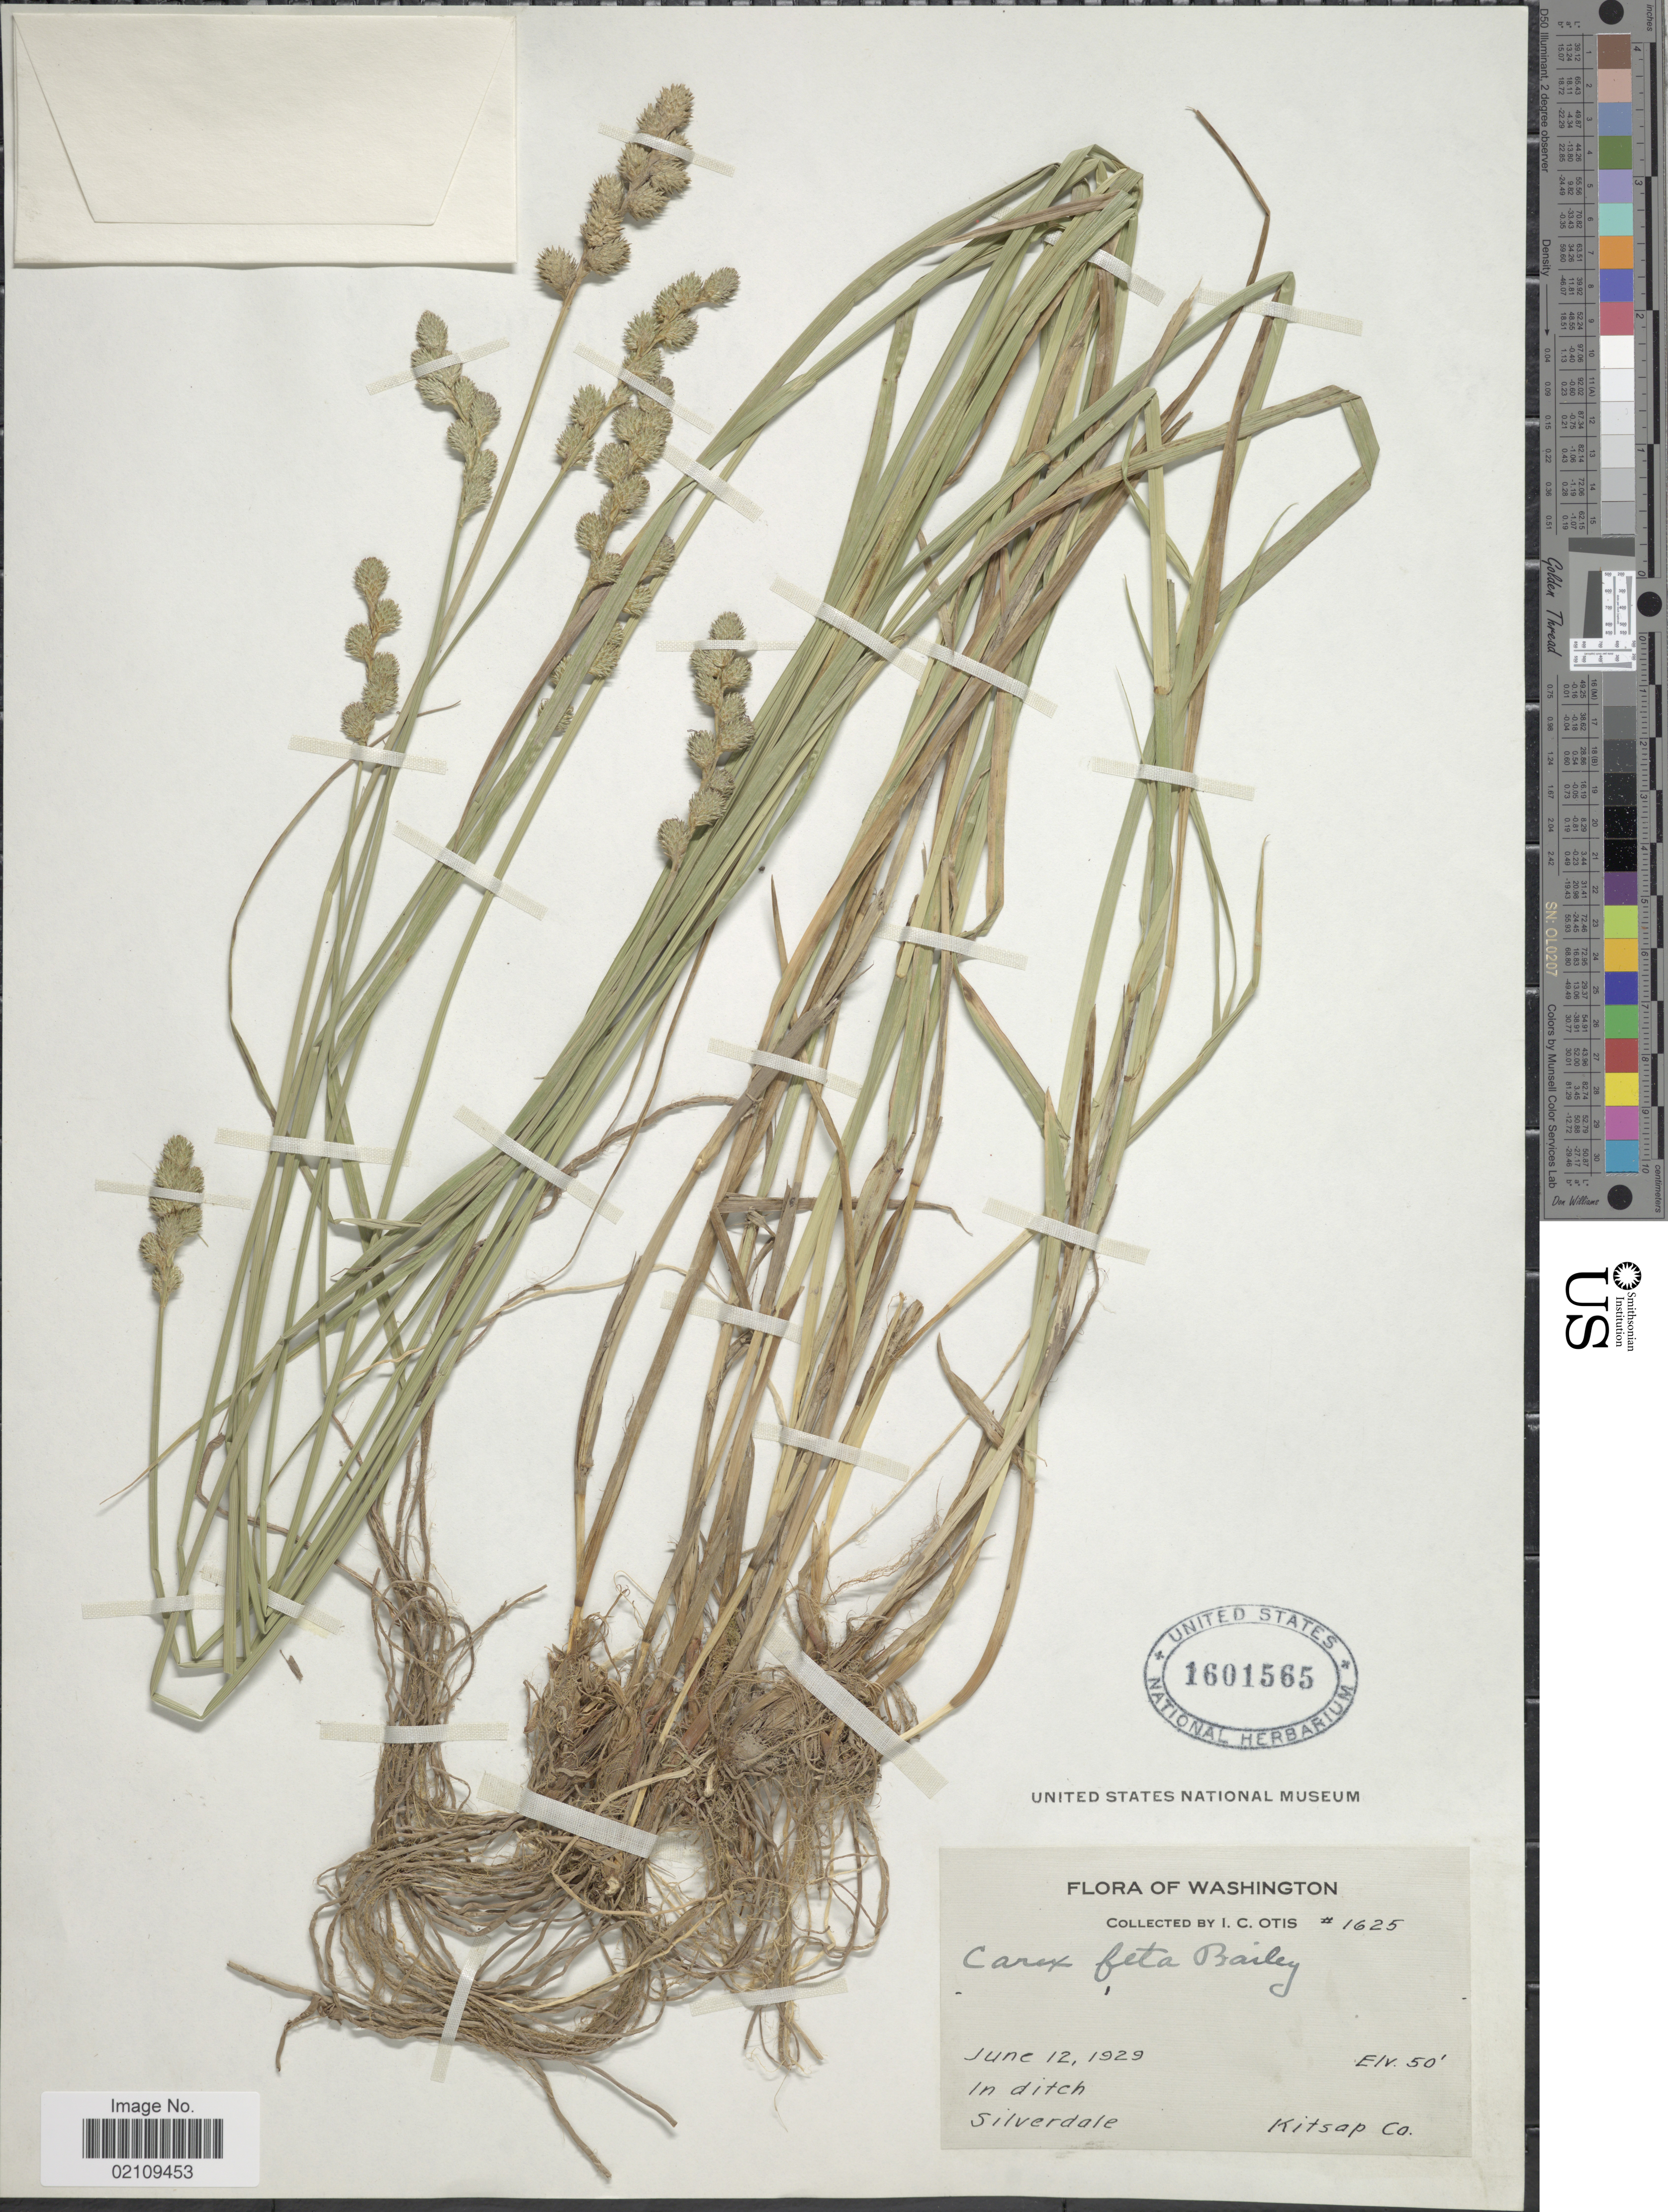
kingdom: Plantae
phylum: Tracheophyta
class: Liliopsida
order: Poales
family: Cyperaceae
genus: Carex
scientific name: Carex feta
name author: L.H. Bailey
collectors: I. C. Otis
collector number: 1625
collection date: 1929-06-12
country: United States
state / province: Washington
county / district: Kitsap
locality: In ditch, Silverdale, Kitsap Co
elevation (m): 15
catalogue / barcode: US 1601565